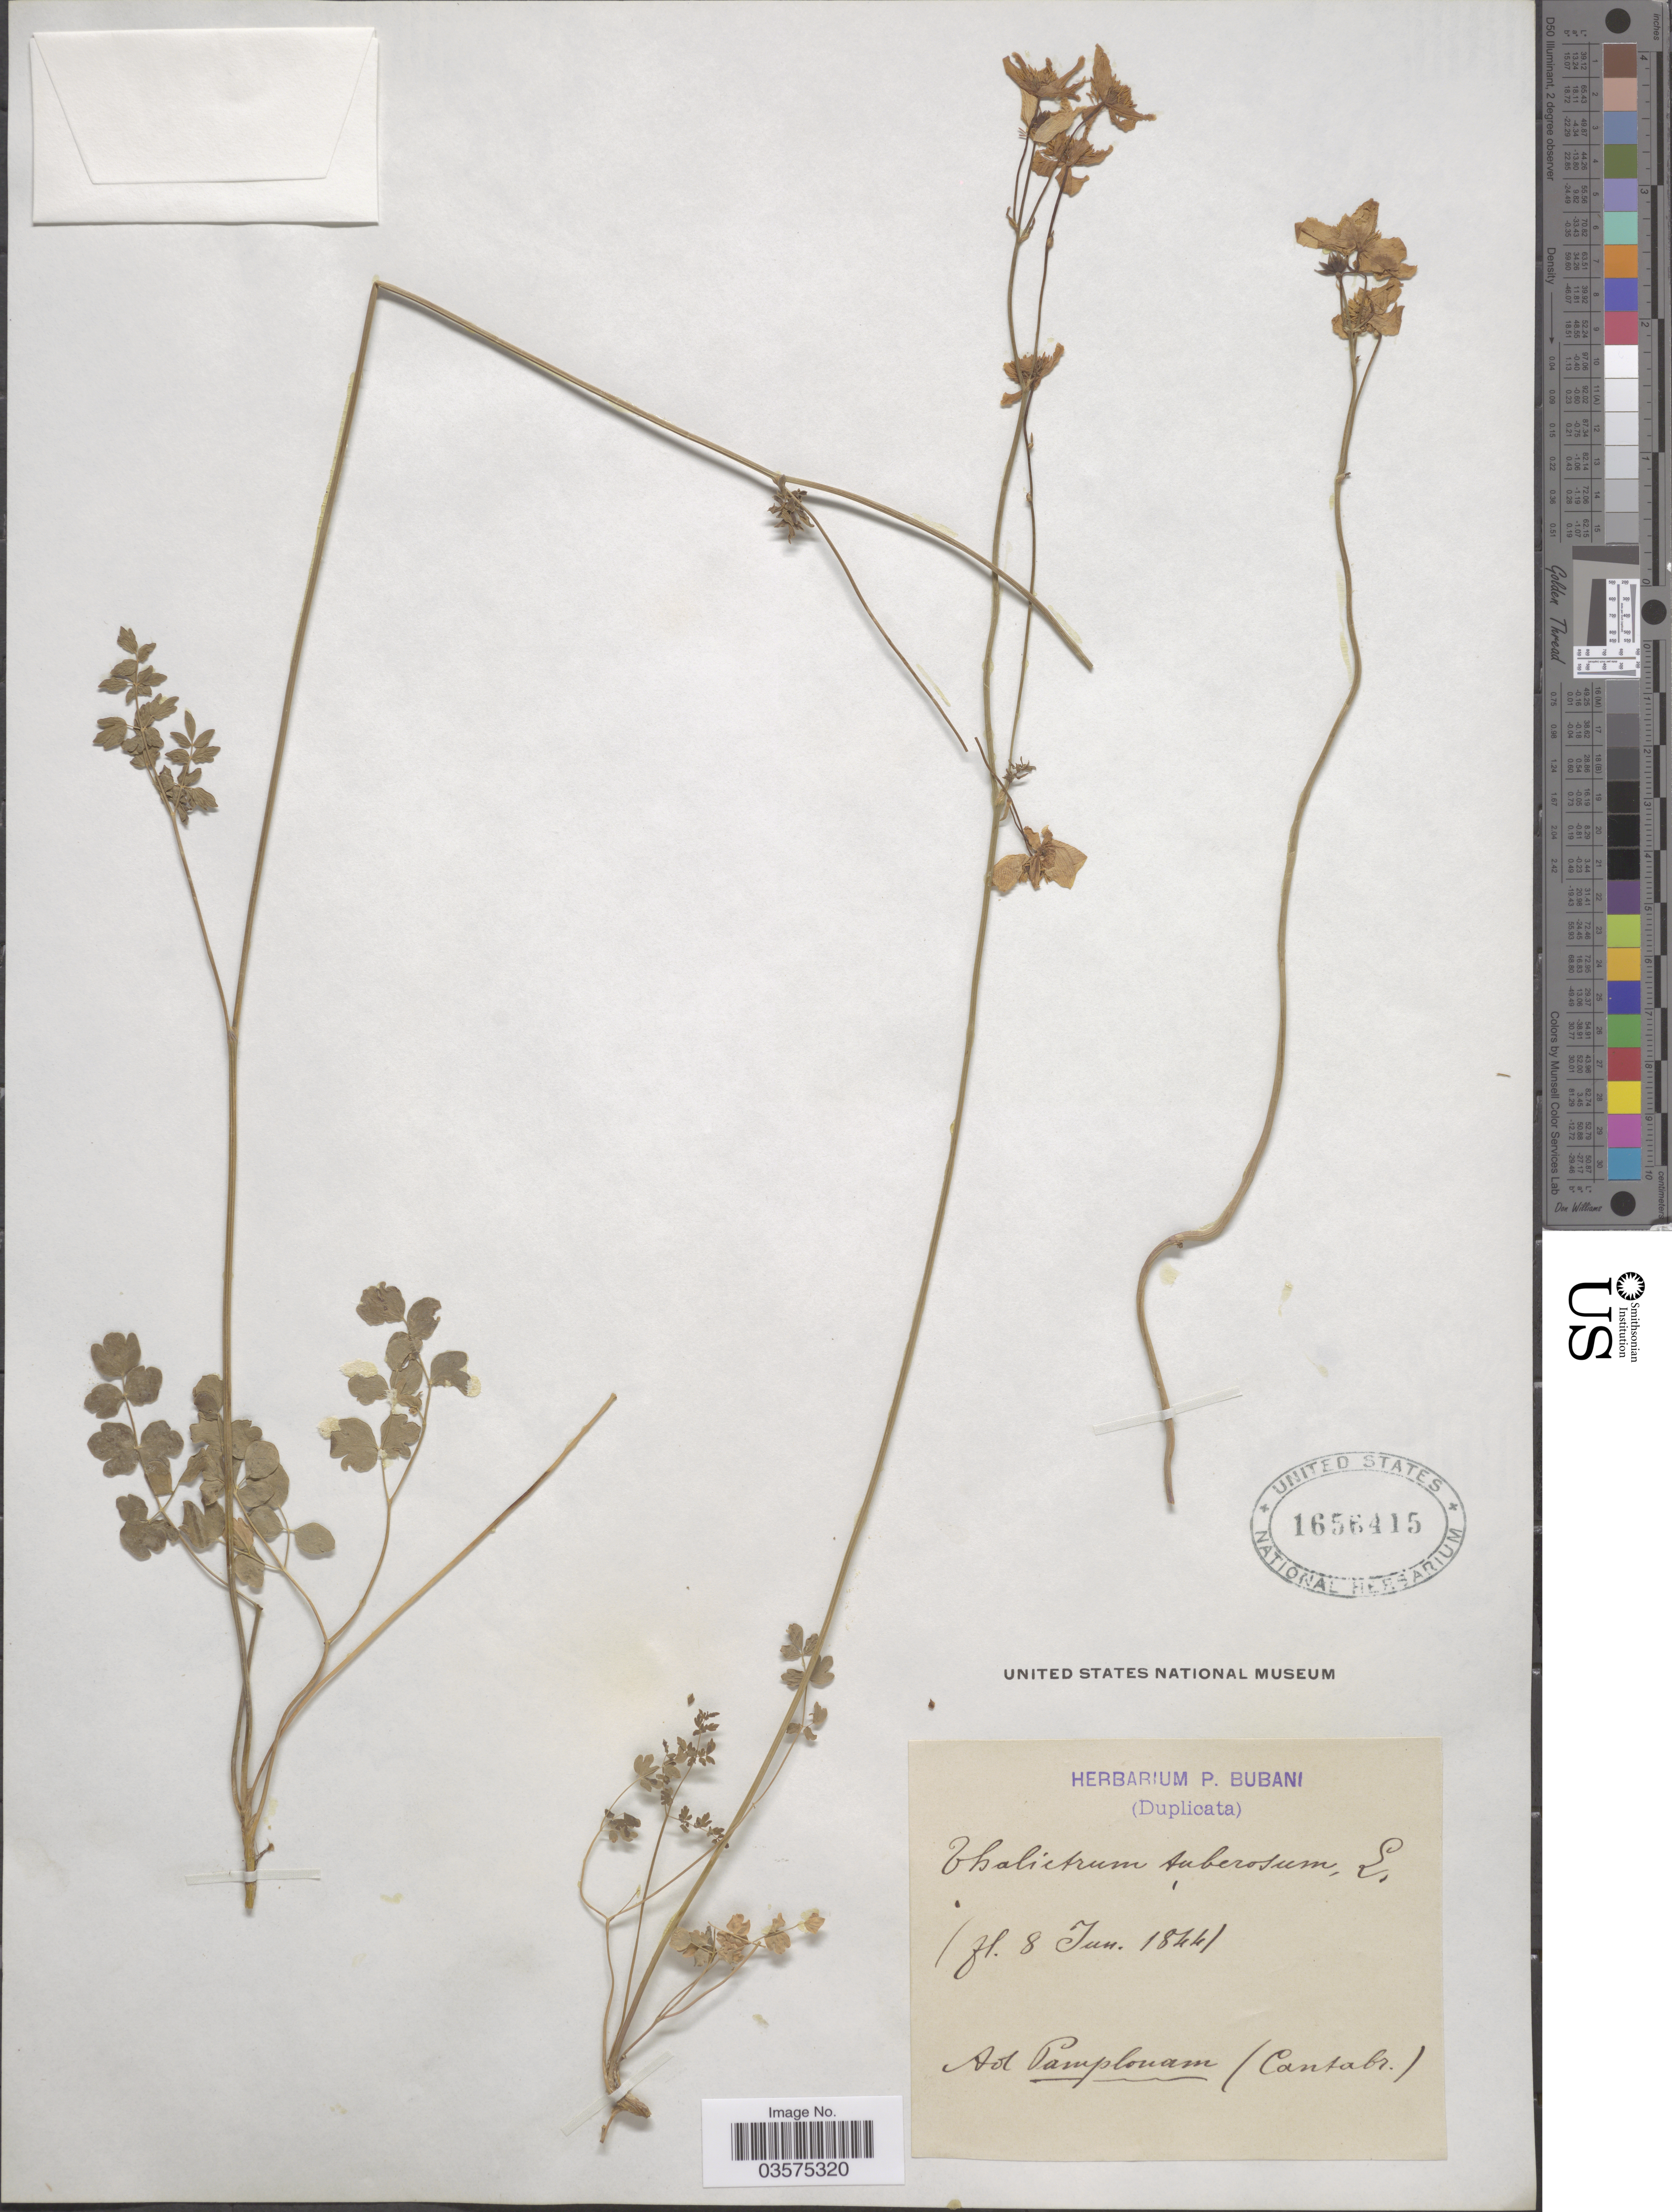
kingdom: Plantae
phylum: Tracheophyta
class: Magnoliopsida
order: Ranunculales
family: Ranunculaceae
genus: Thalictrum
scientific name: Thalictrum tuberosum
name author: L.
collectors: ex herb. P. Bubani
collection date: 1844-06-08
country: Spain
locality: Ad Pamplonam (Cantabr.).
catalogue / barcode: US 1656415